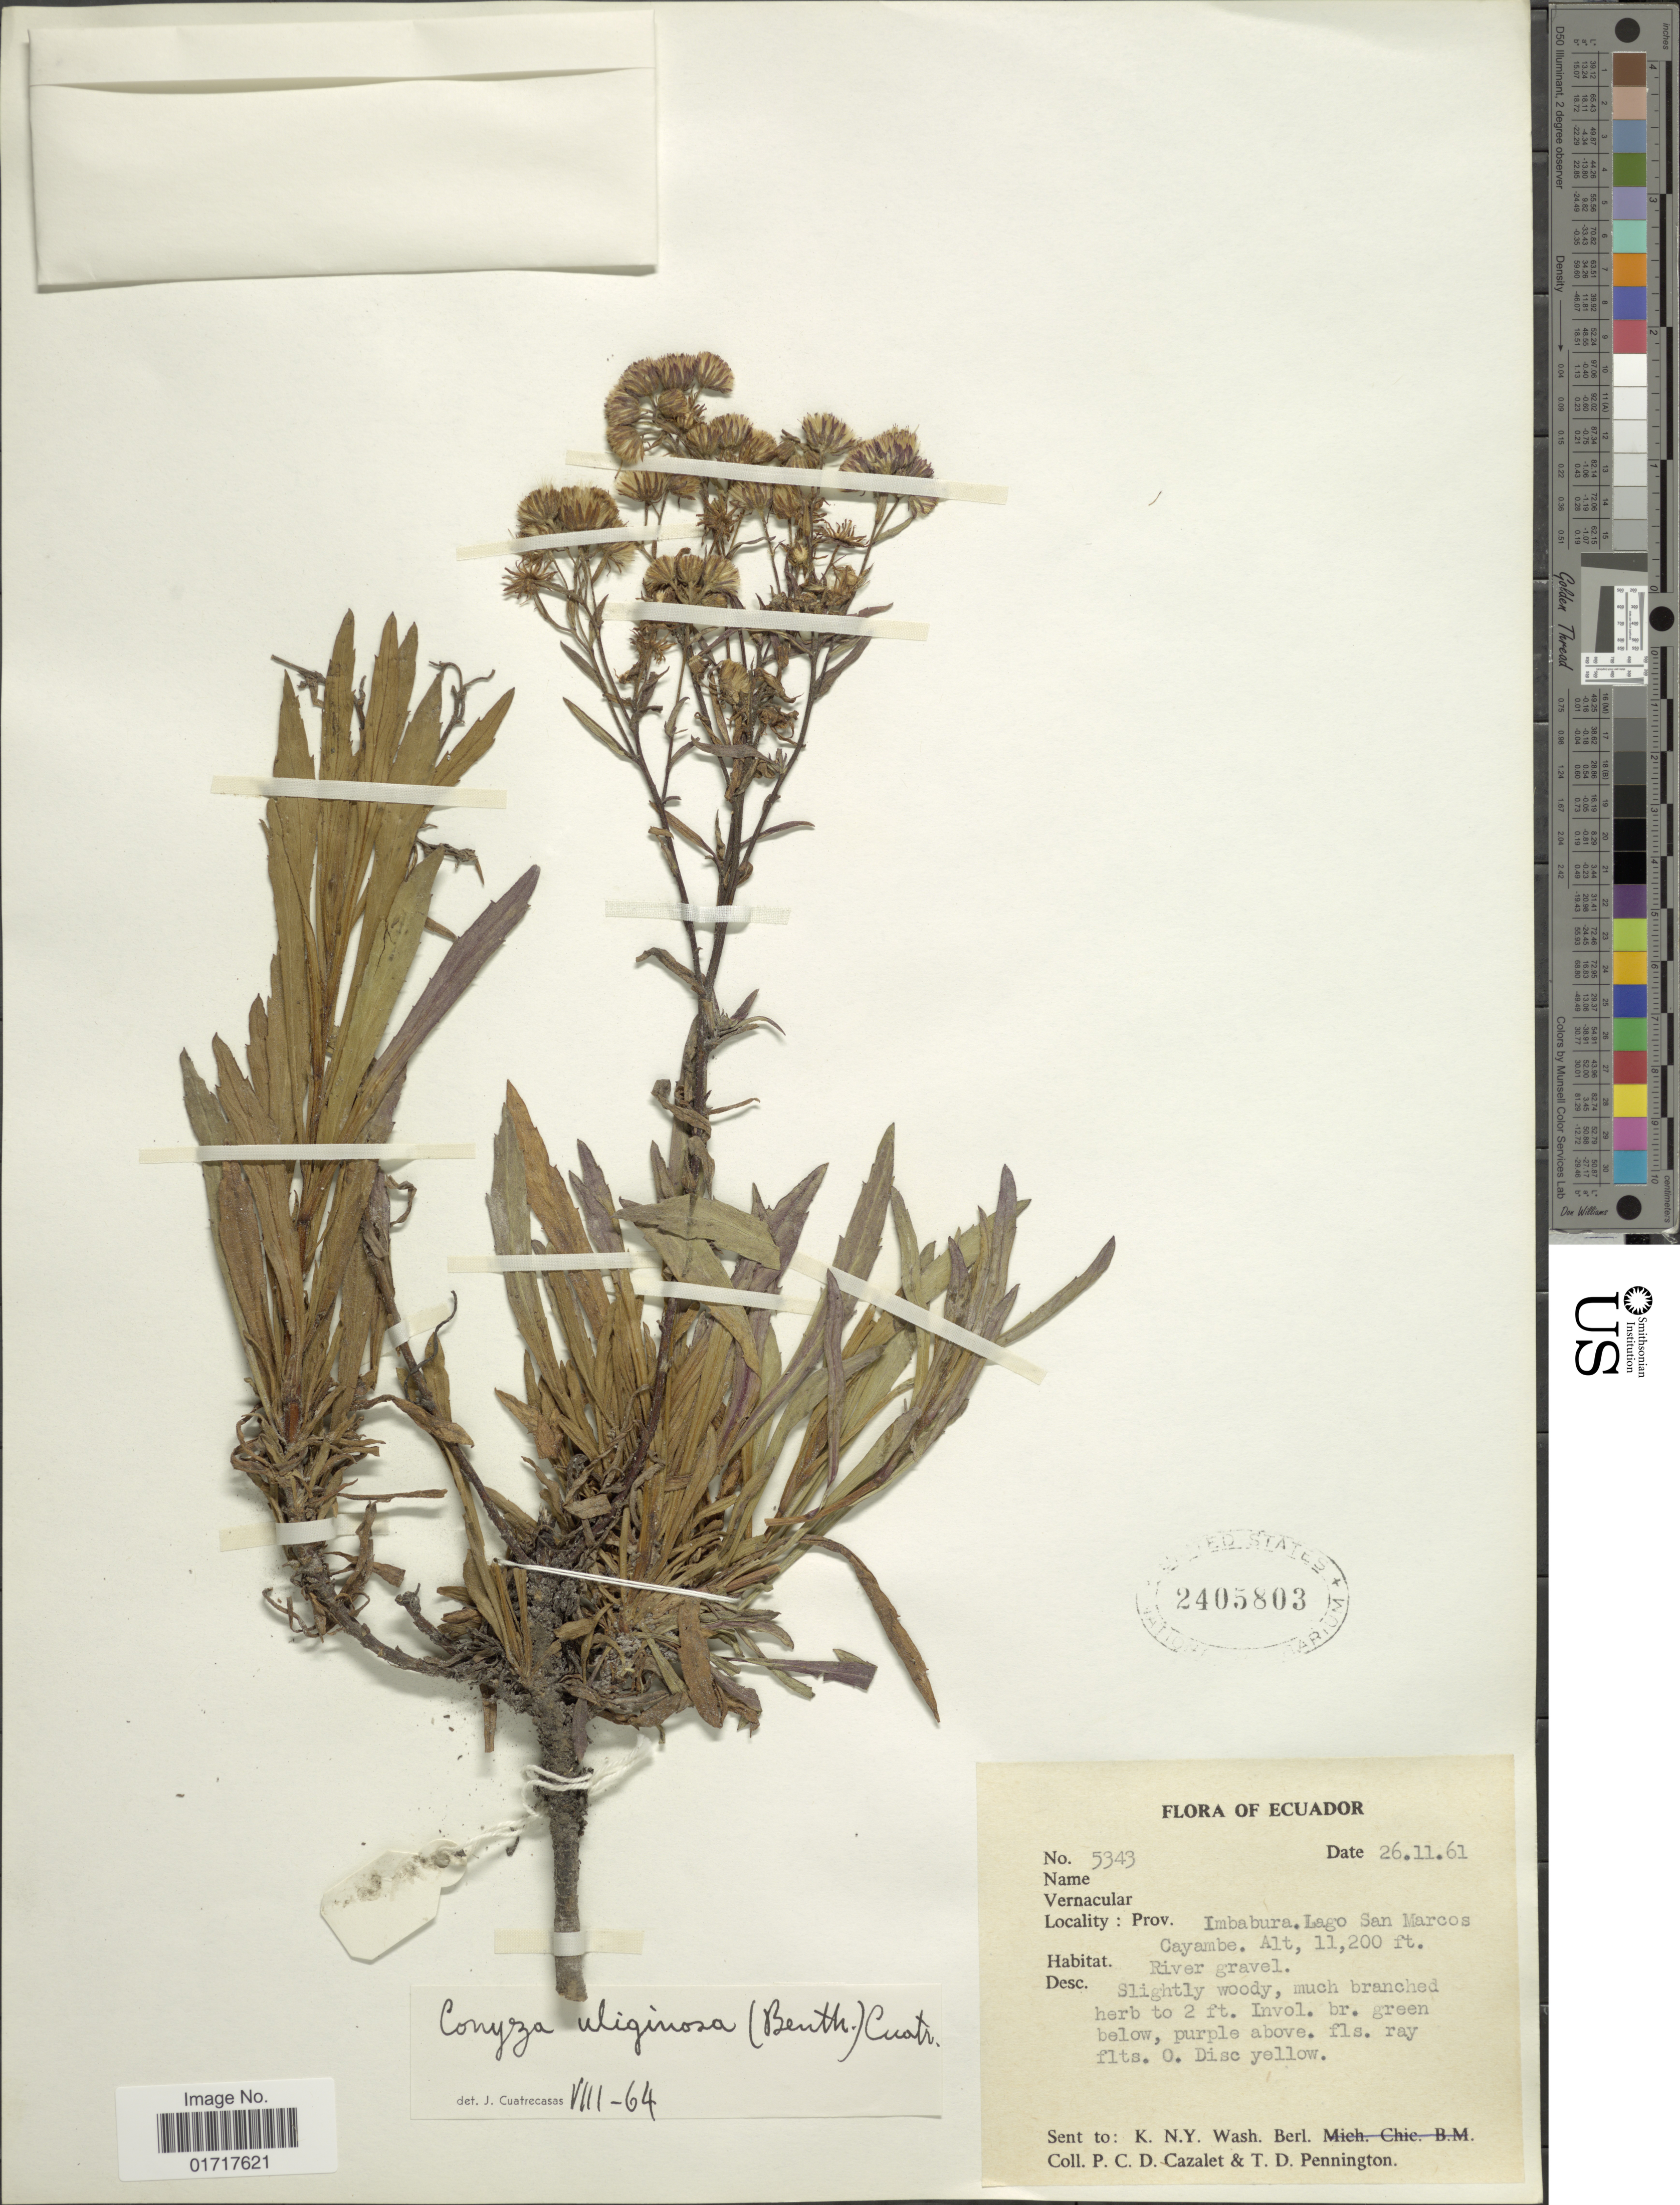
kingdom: Plantae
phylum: Tracheophyta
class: Magnoliopsida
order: Asterales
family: Asteraceae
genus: Conyza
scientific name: Conyza uliginosa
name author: (Benth.) Cuatrec.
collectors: P. C. D. Cazalet & T. D. Pennington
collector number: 5343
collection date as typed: Transcribed d/m/y: 26/11/61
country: Ecuador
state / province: Imbabura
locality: Prov. Imbabura, Lago San Marcos Cayambe.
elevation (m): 3414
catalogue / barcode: US 2405803